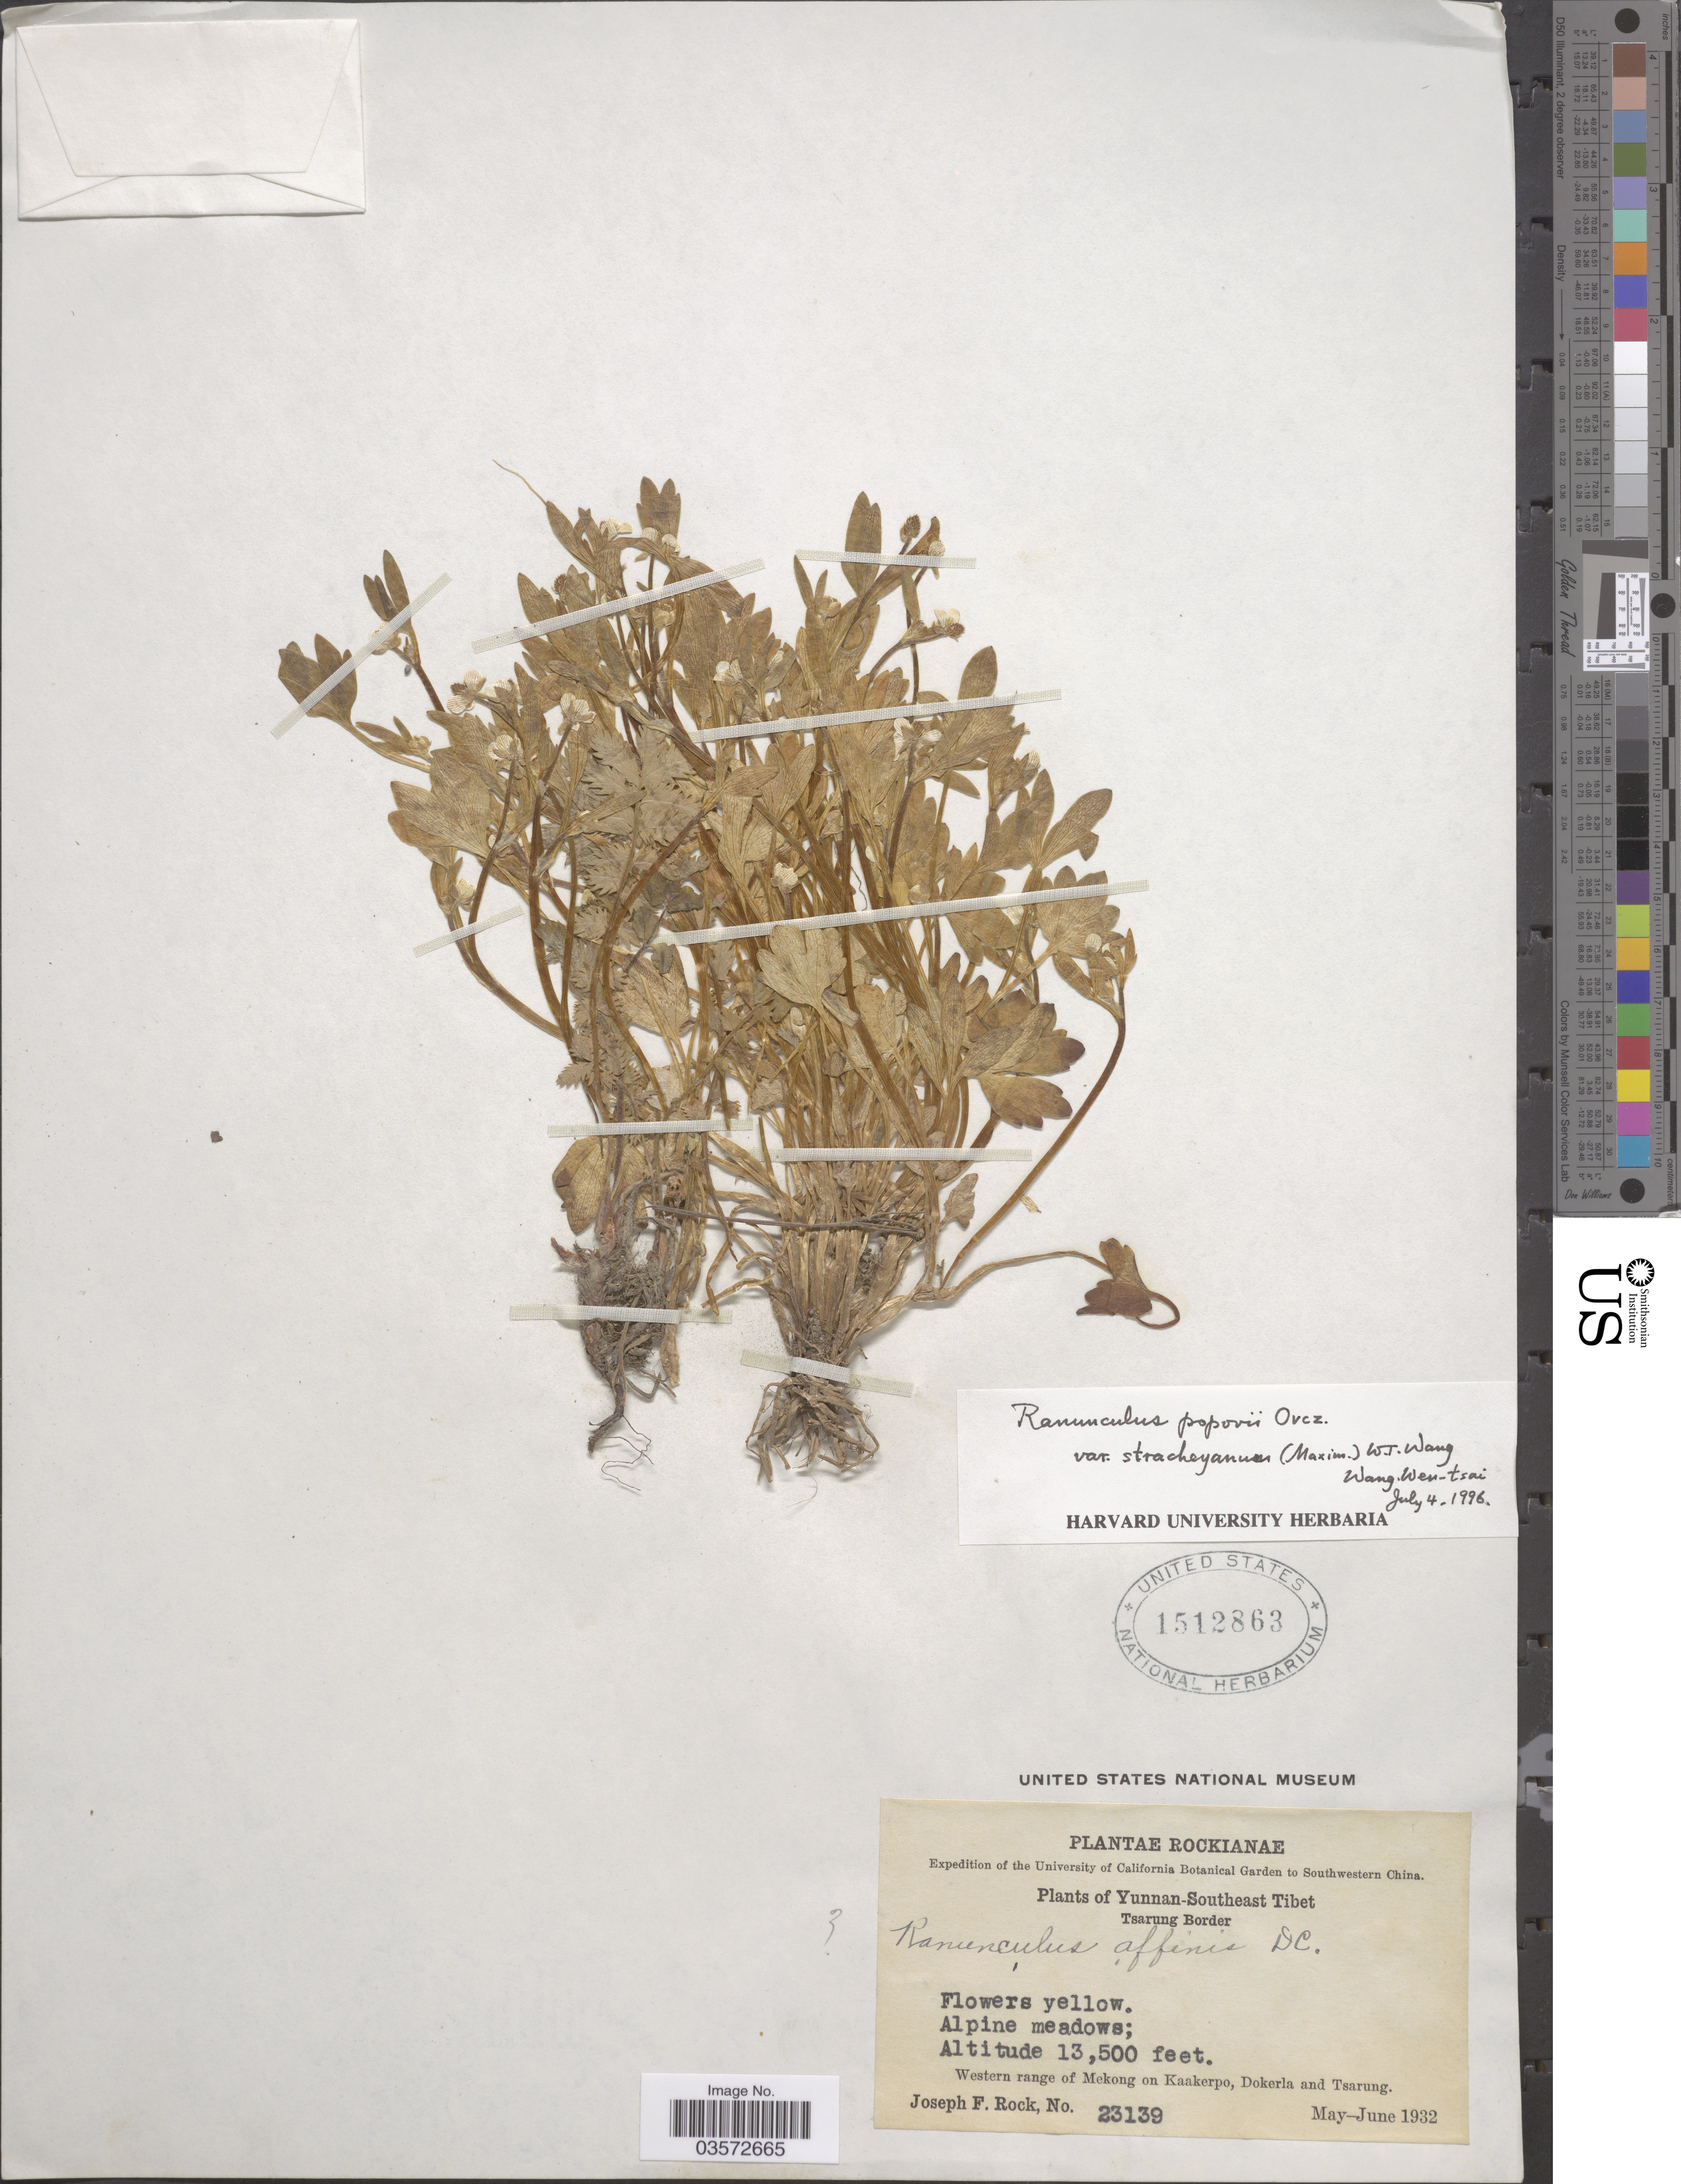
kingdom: Plantae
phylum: Tracheophyta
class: Magnoliopsida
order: Ranunculales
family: Ranunculaceae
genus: Ranunculus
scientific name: Ranunculus popovii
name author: Ovcz.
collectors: J. F. Rock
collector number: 23139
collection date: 1932-05/1932-06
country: China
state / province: Yunnan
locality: Yunnan-Southeast Tibet. Tsarung Border. Western range of Mekong on Kaakerpo, Dokerla and Tsarung.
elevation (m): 4115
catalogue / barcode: US 1512863